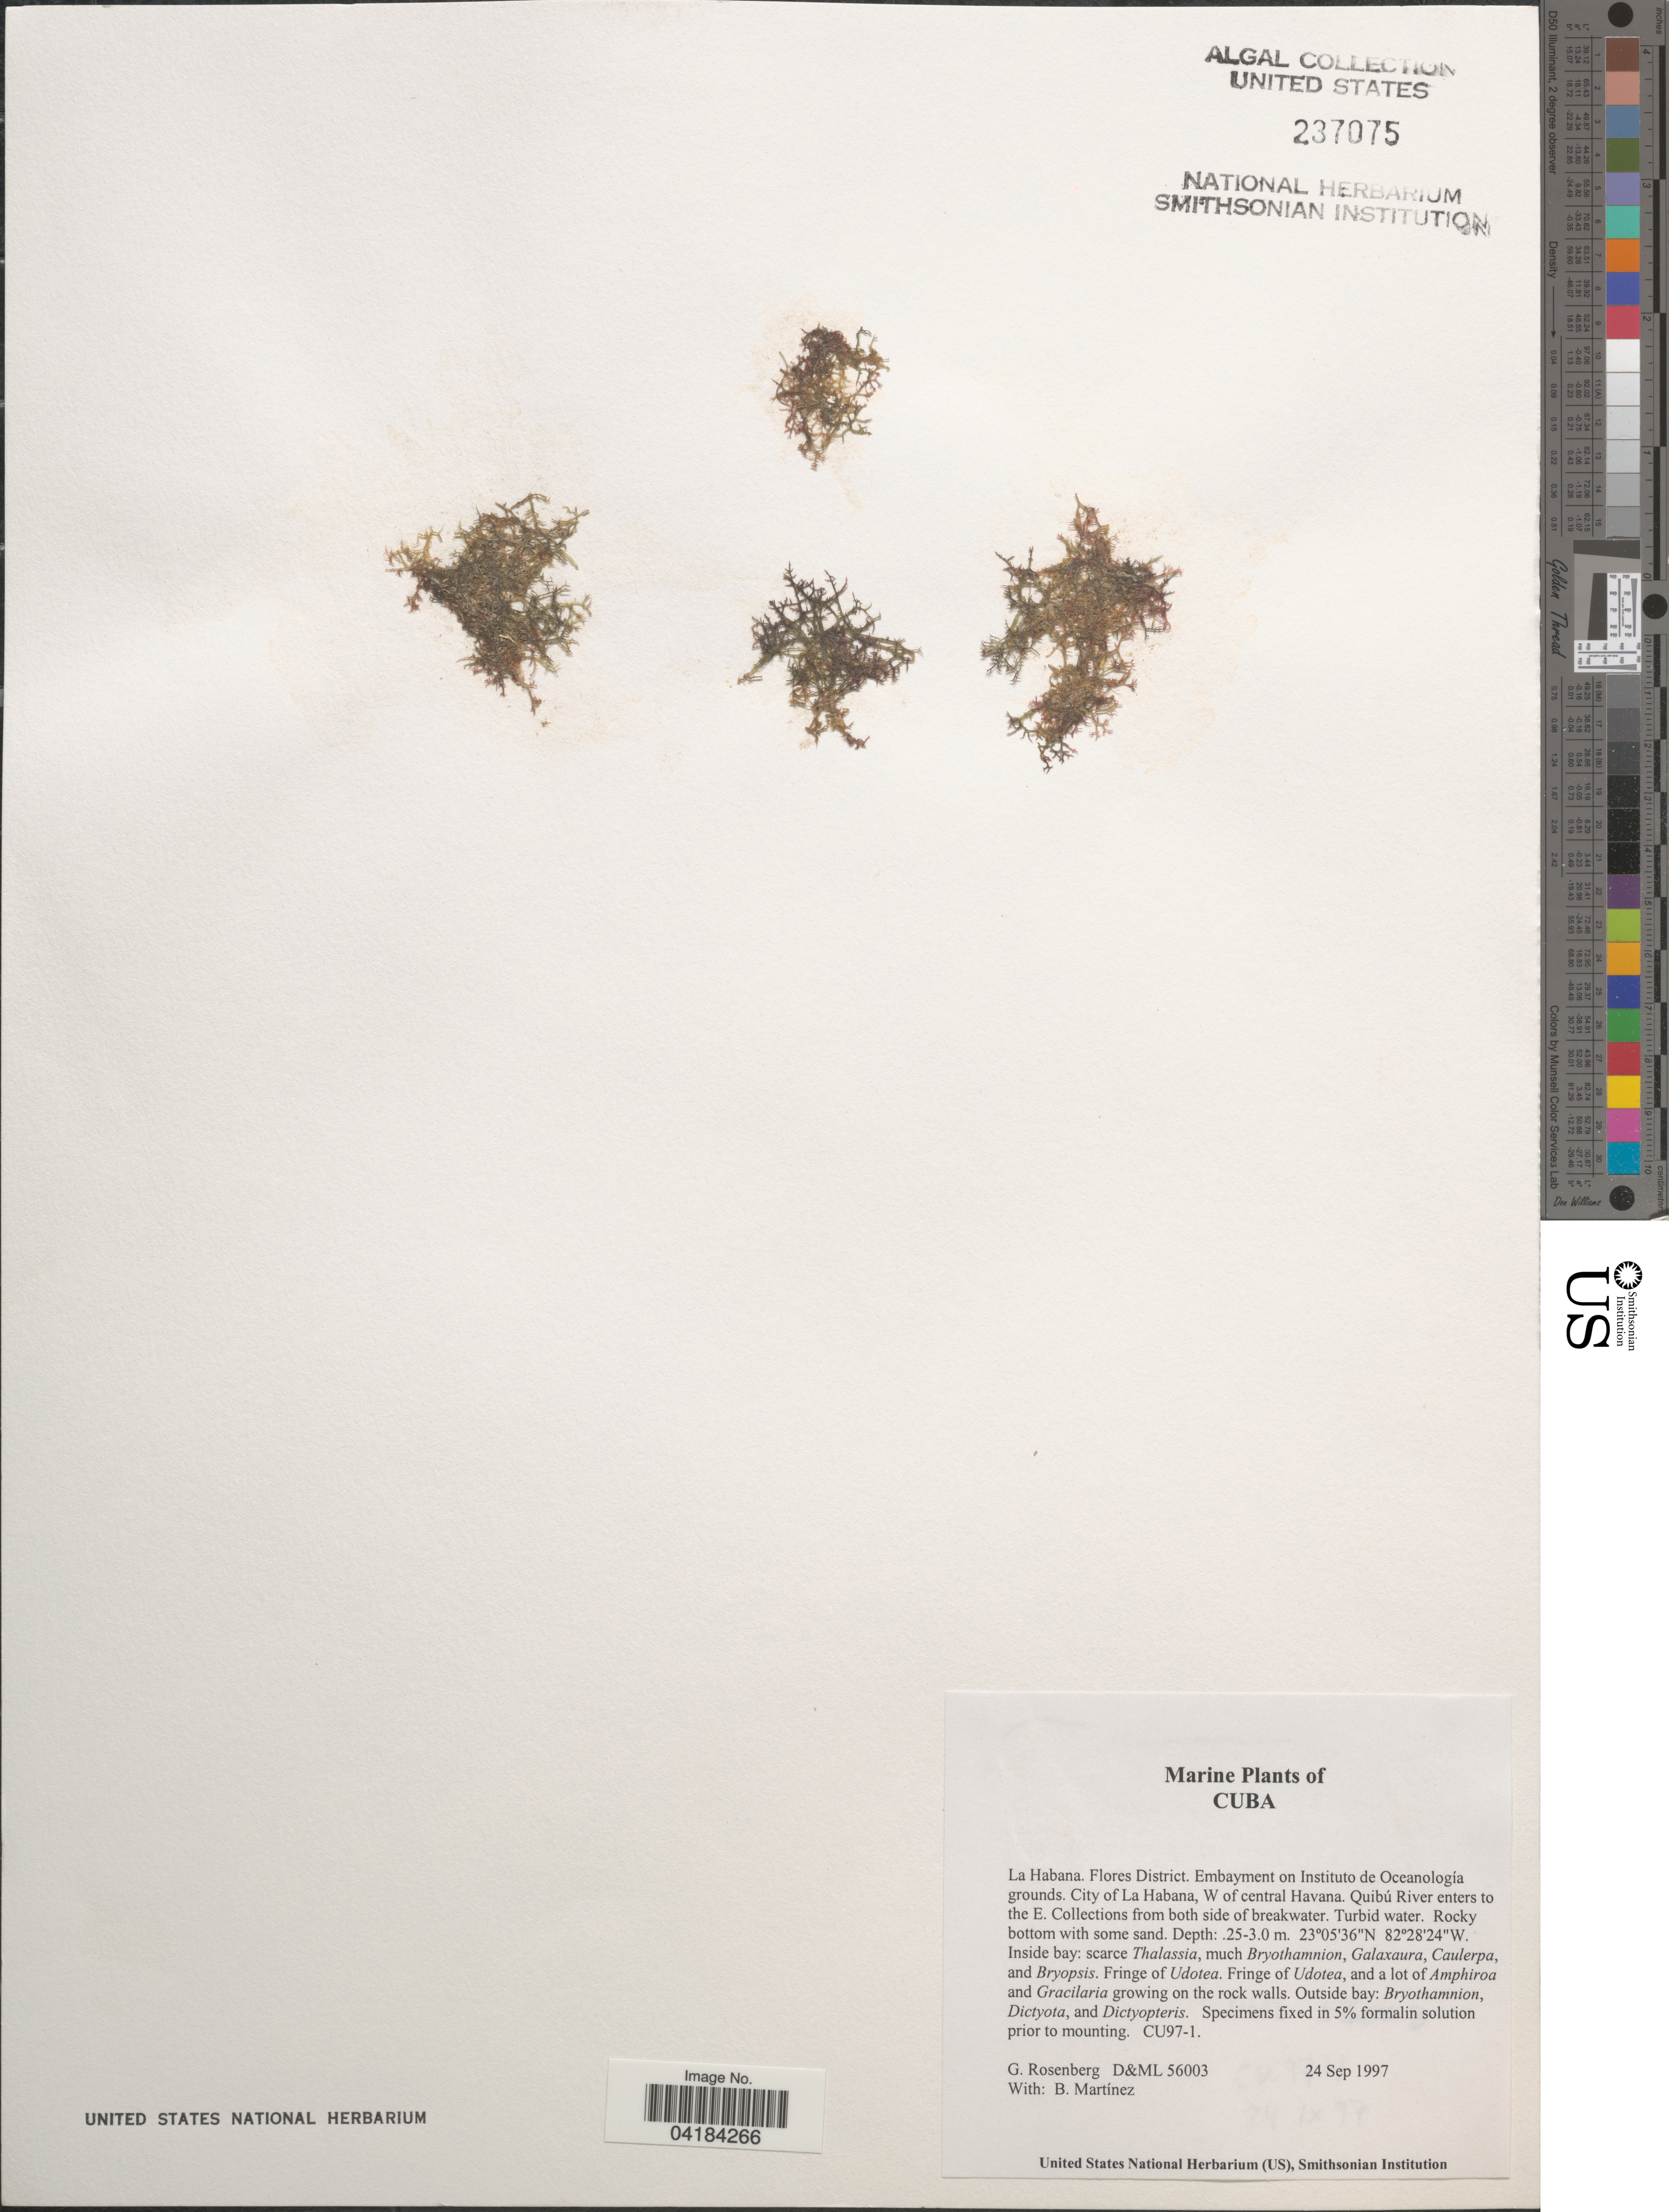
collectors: G. Rosenberg & B. Martinez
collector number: D&ML56003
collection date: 1997-09-24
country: Cuba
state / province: La Habana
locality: Flores District. Embayment on Instituto de Oceanología grounds. City of La Habana, W of central Havana. Quibú River enters to the E. Collections from both side of breakwater.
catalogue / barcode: US 237075